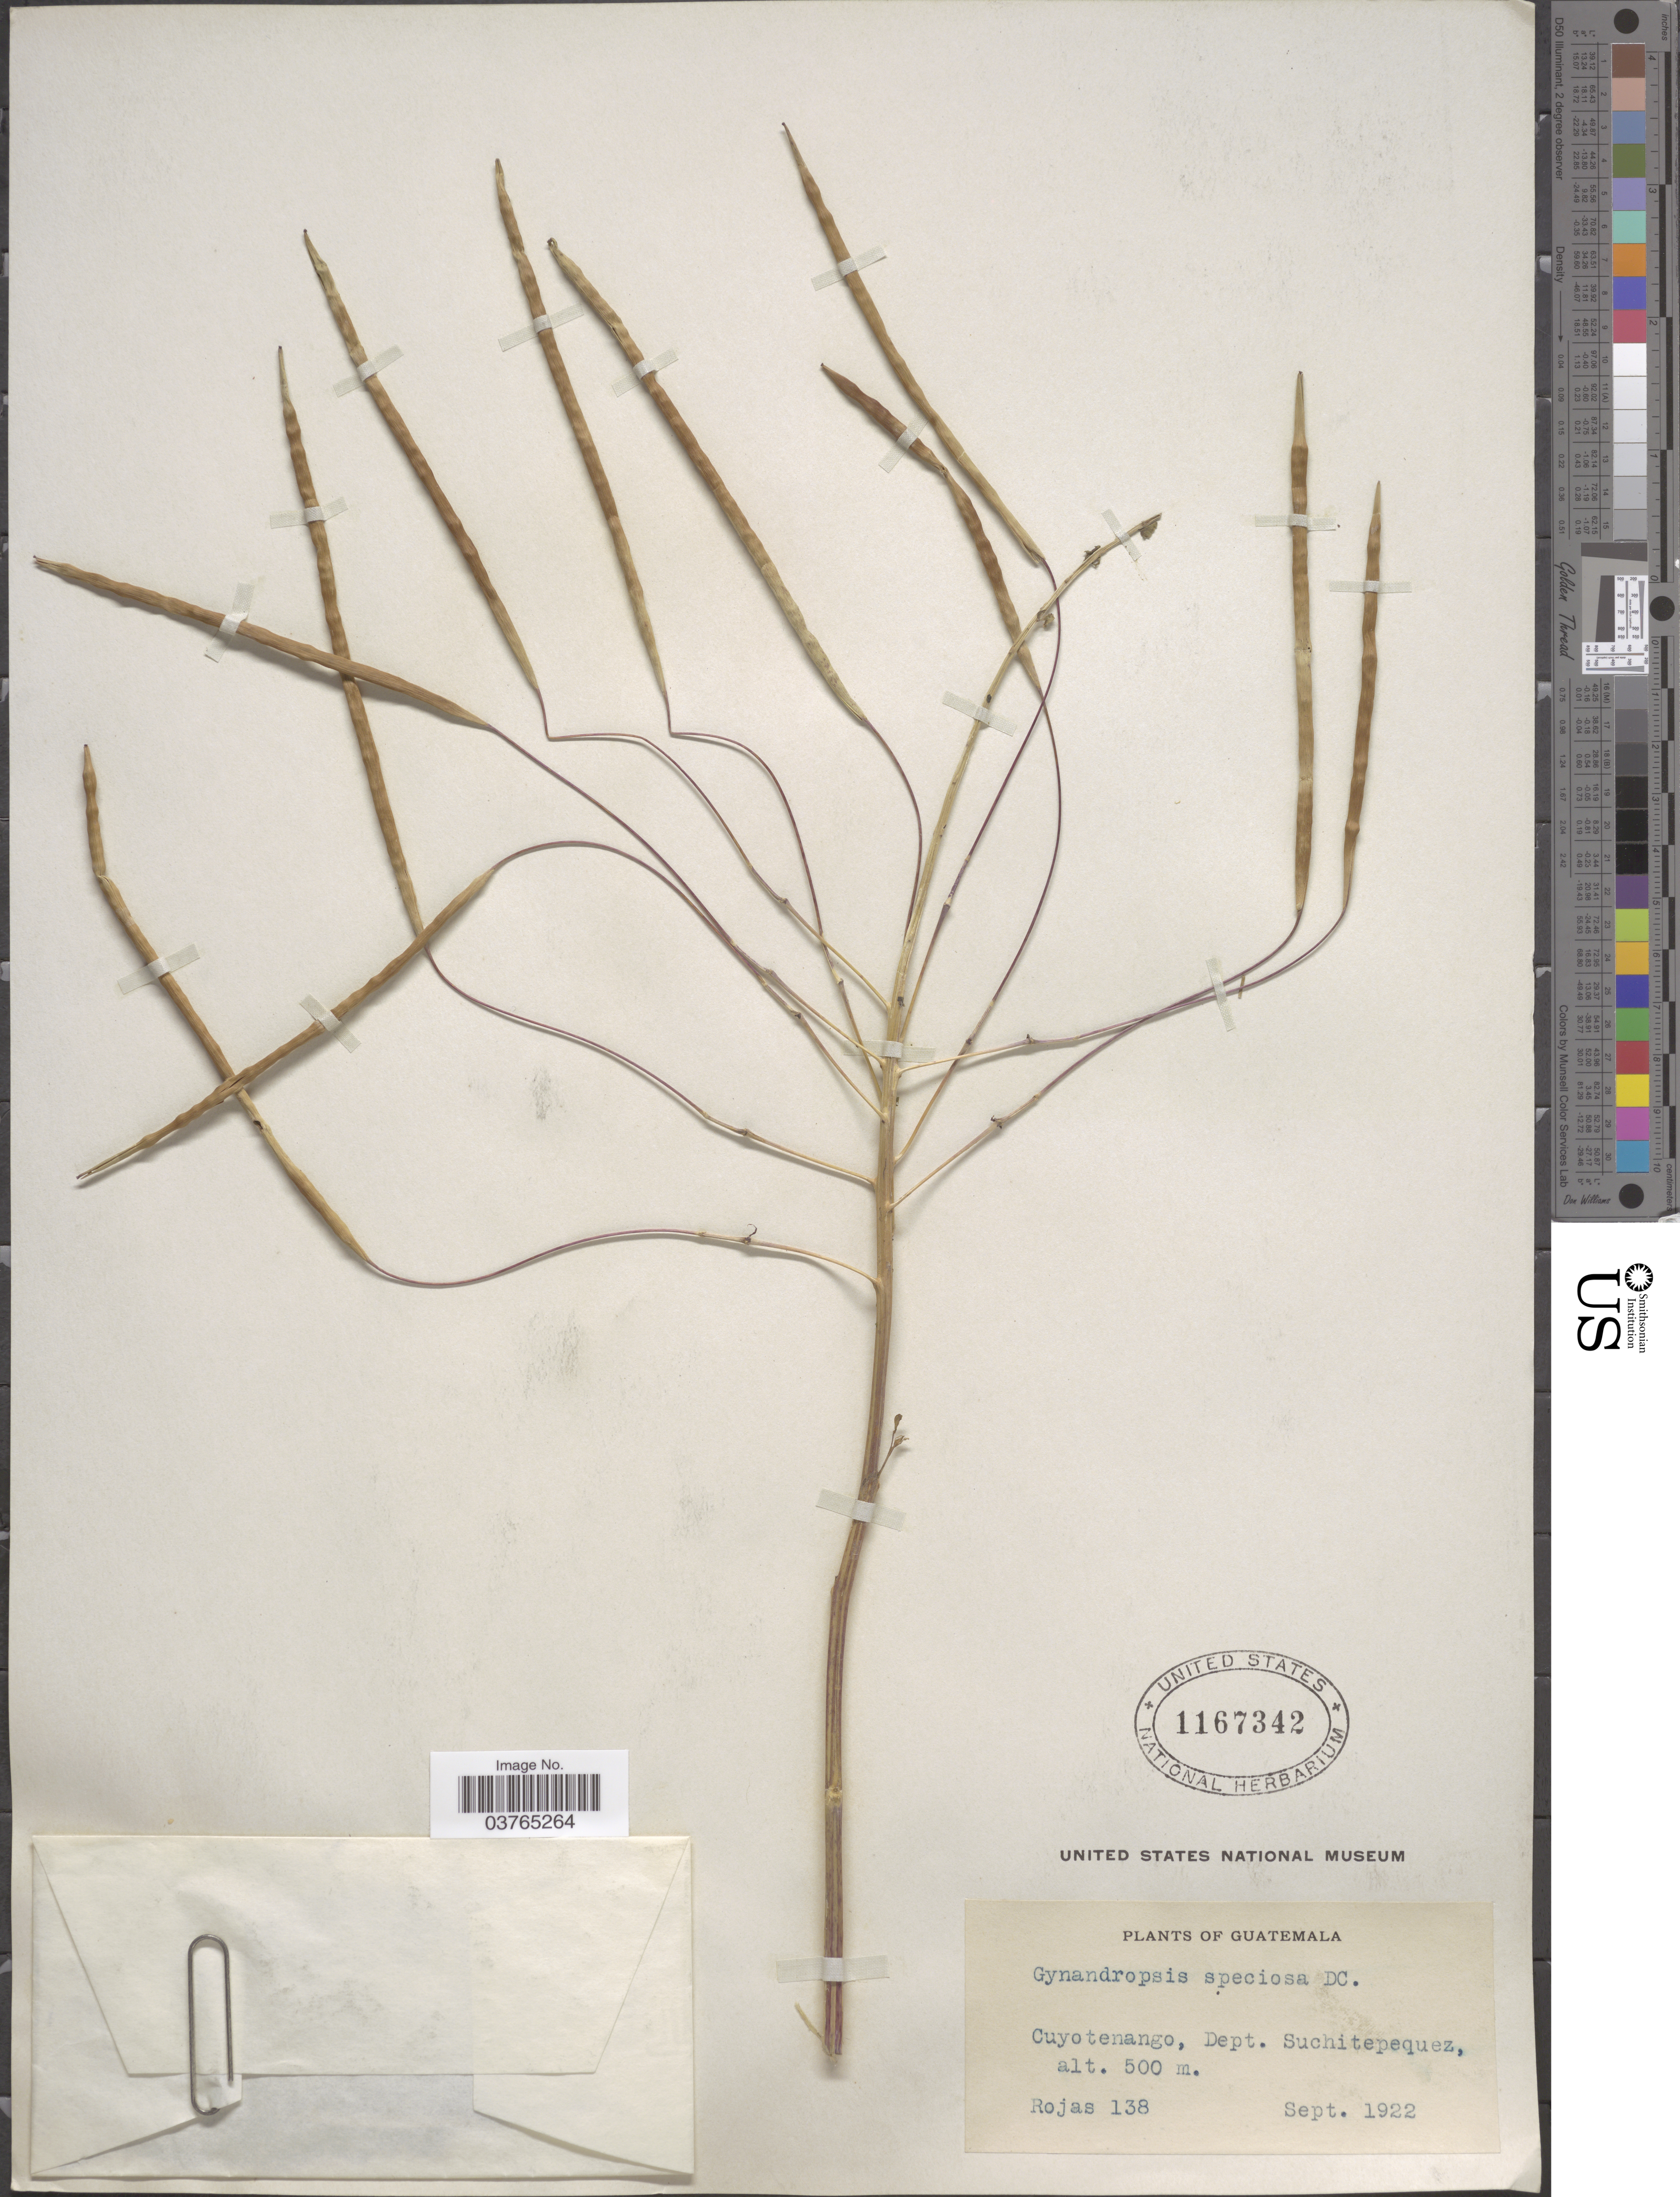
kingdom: Plantae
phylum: Tracheophyta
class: Magnoliopsida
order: Brassicales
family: Cleomaceae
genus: Cleoserrata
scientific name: Cleoserrata speciosa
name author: (Raf.) Iltis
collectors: Rojas, --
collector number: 138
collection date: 1922-09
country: Guatemala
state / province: Suchitepequez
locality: Cuyotenango, Dept. Suchitepequez.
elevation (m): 500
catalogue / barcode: US 1167342